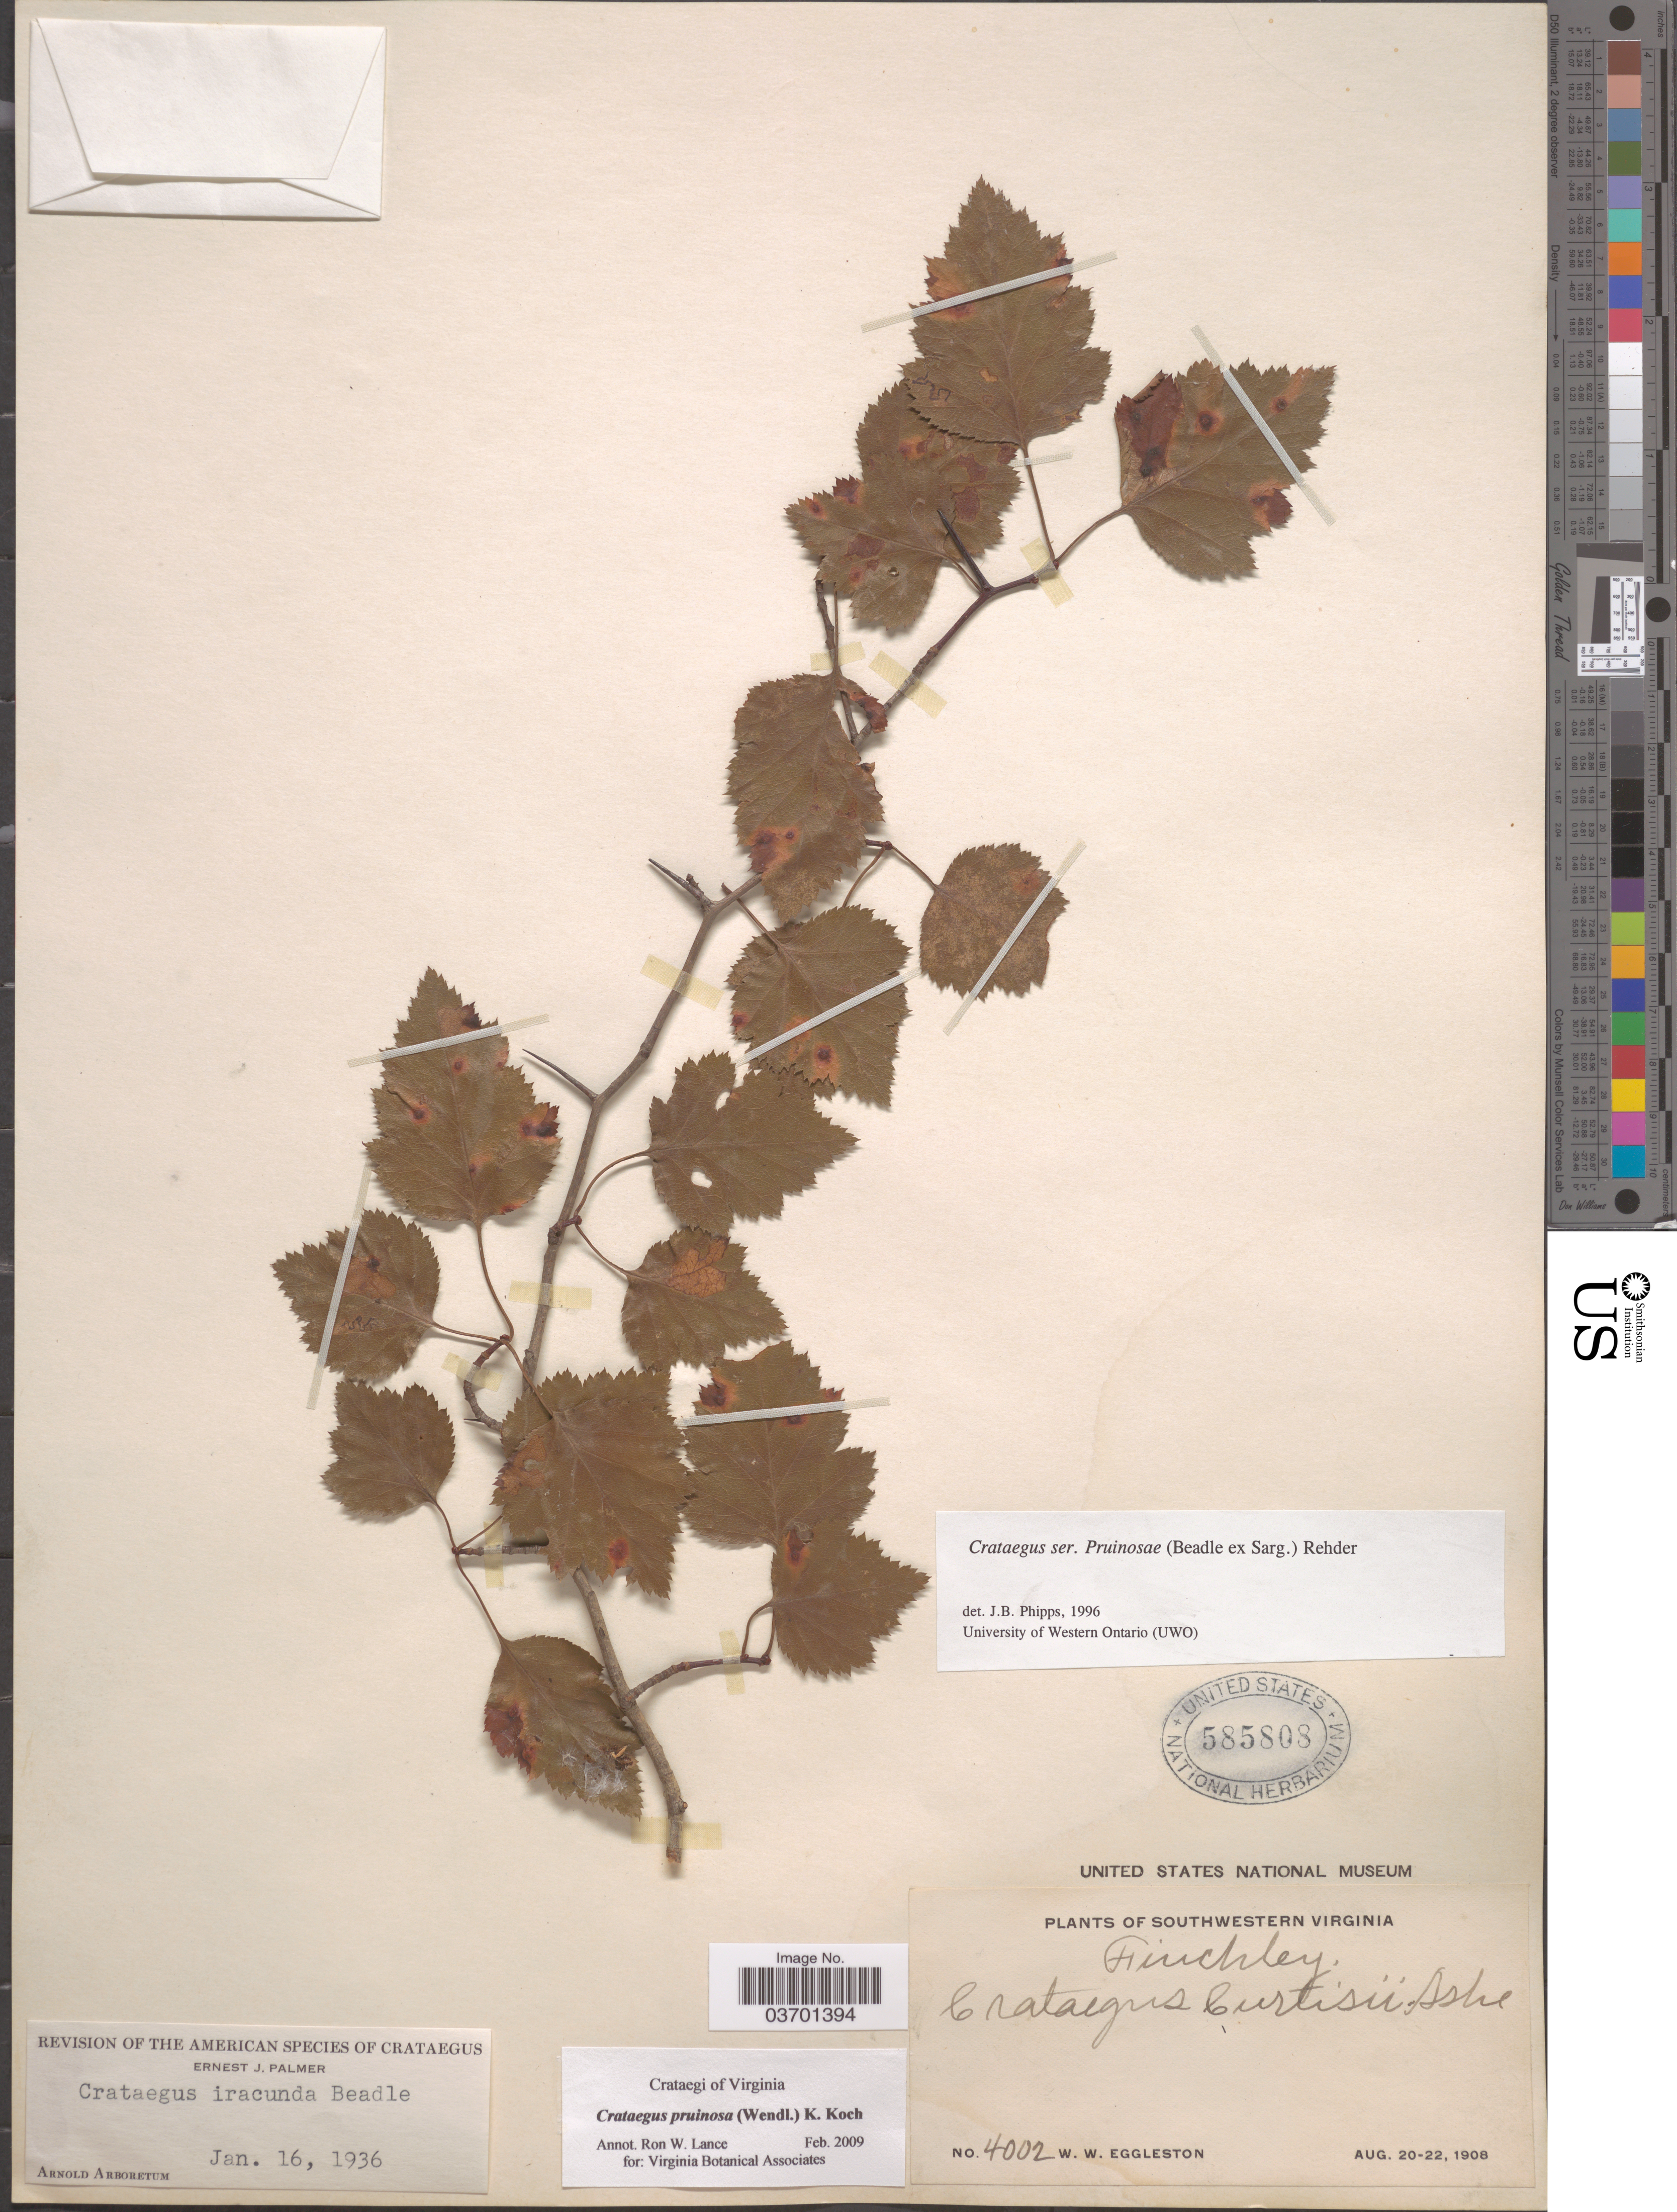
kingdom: Plantae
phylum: Tracheophyta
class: Magnoliopsida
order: Rosales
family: Rosaceae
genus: Crataegus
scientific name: Crataegus pruinosa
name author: (H.L. Wendl.) K. Koch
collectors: W. W. Eggleston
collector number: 4002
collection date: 1908-08-20/1908-08-22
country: United States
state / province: Virginia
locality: Southwestern Virginia.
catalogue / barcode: US 585808